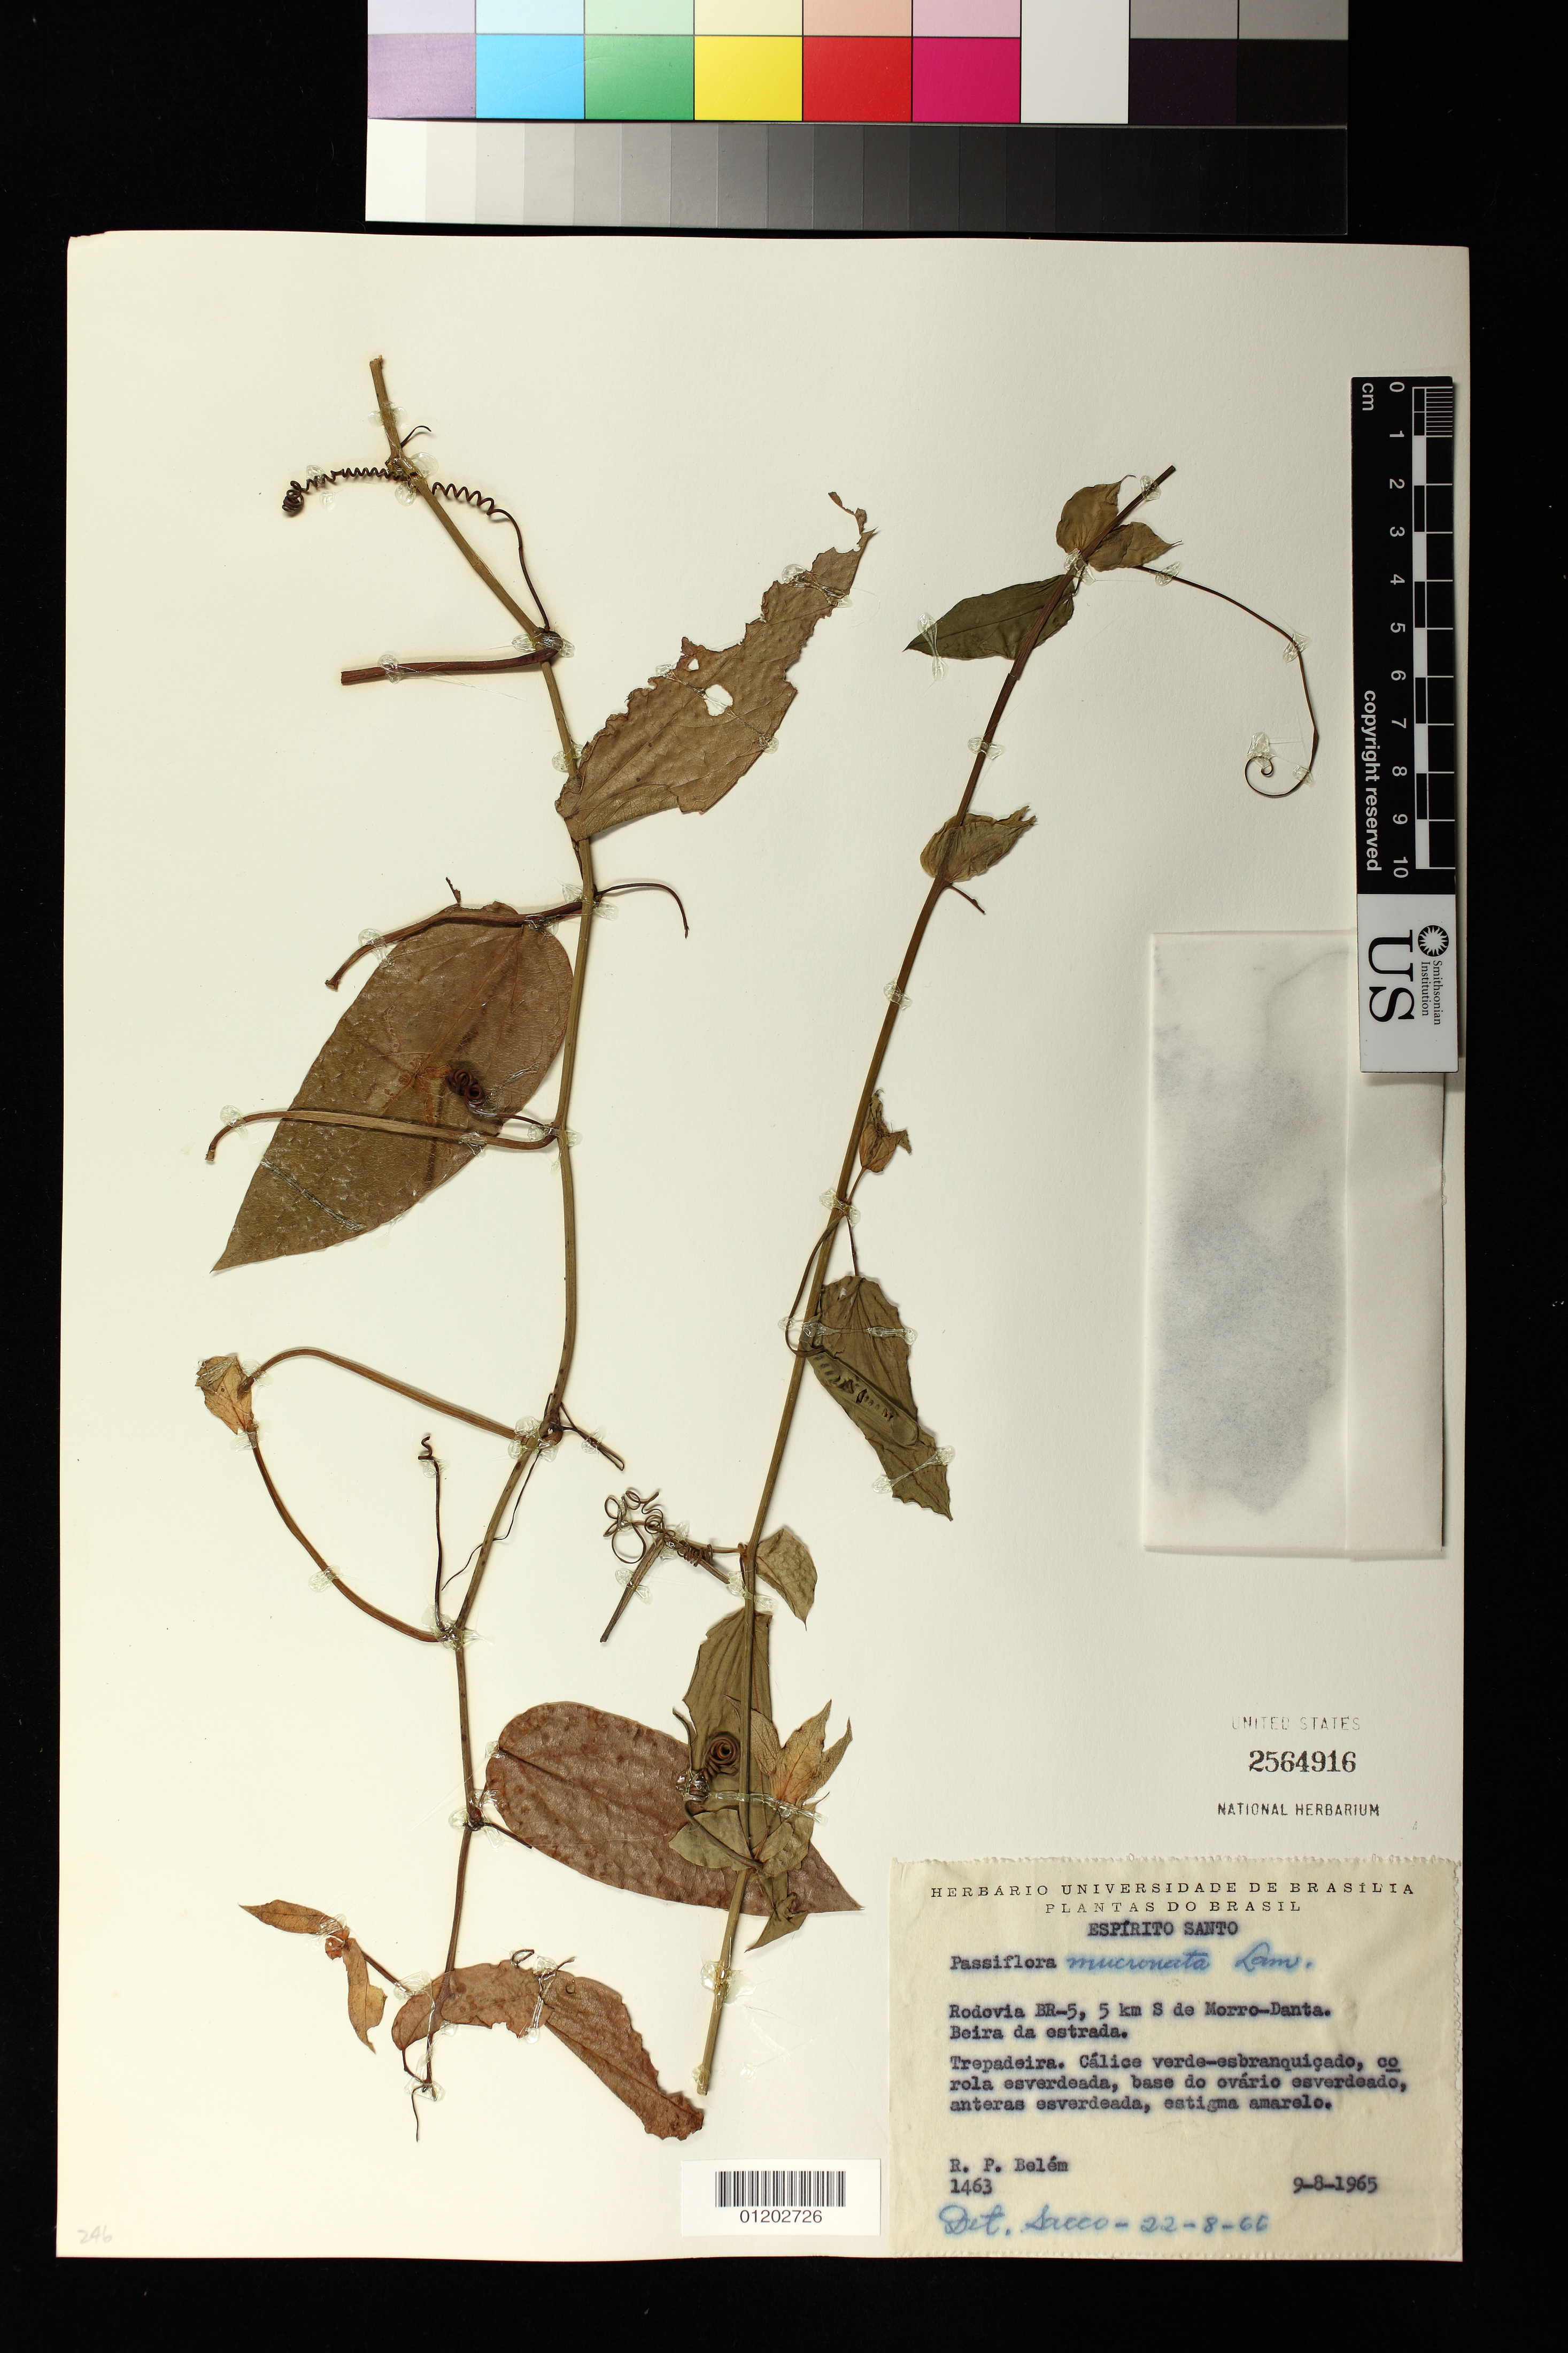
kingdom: Plantae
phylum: Tracheophyta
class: Magnoliopsida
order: Malpighiales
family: Passifloraceae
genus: Passiflora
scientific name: Passiflora silvestris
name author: Vell.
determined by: Strong, Mark T., (BOT), Smithsonian Institution - National Museum of Natural History (UNITED STATES)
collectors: R. P. Belém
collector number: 1463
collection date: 1965-09-08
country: Brazil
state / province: Espírito Santo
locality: Rodovia BR-5, 5 km S de Morro-Danta. Beira da estrada.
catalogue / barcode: US 2564916